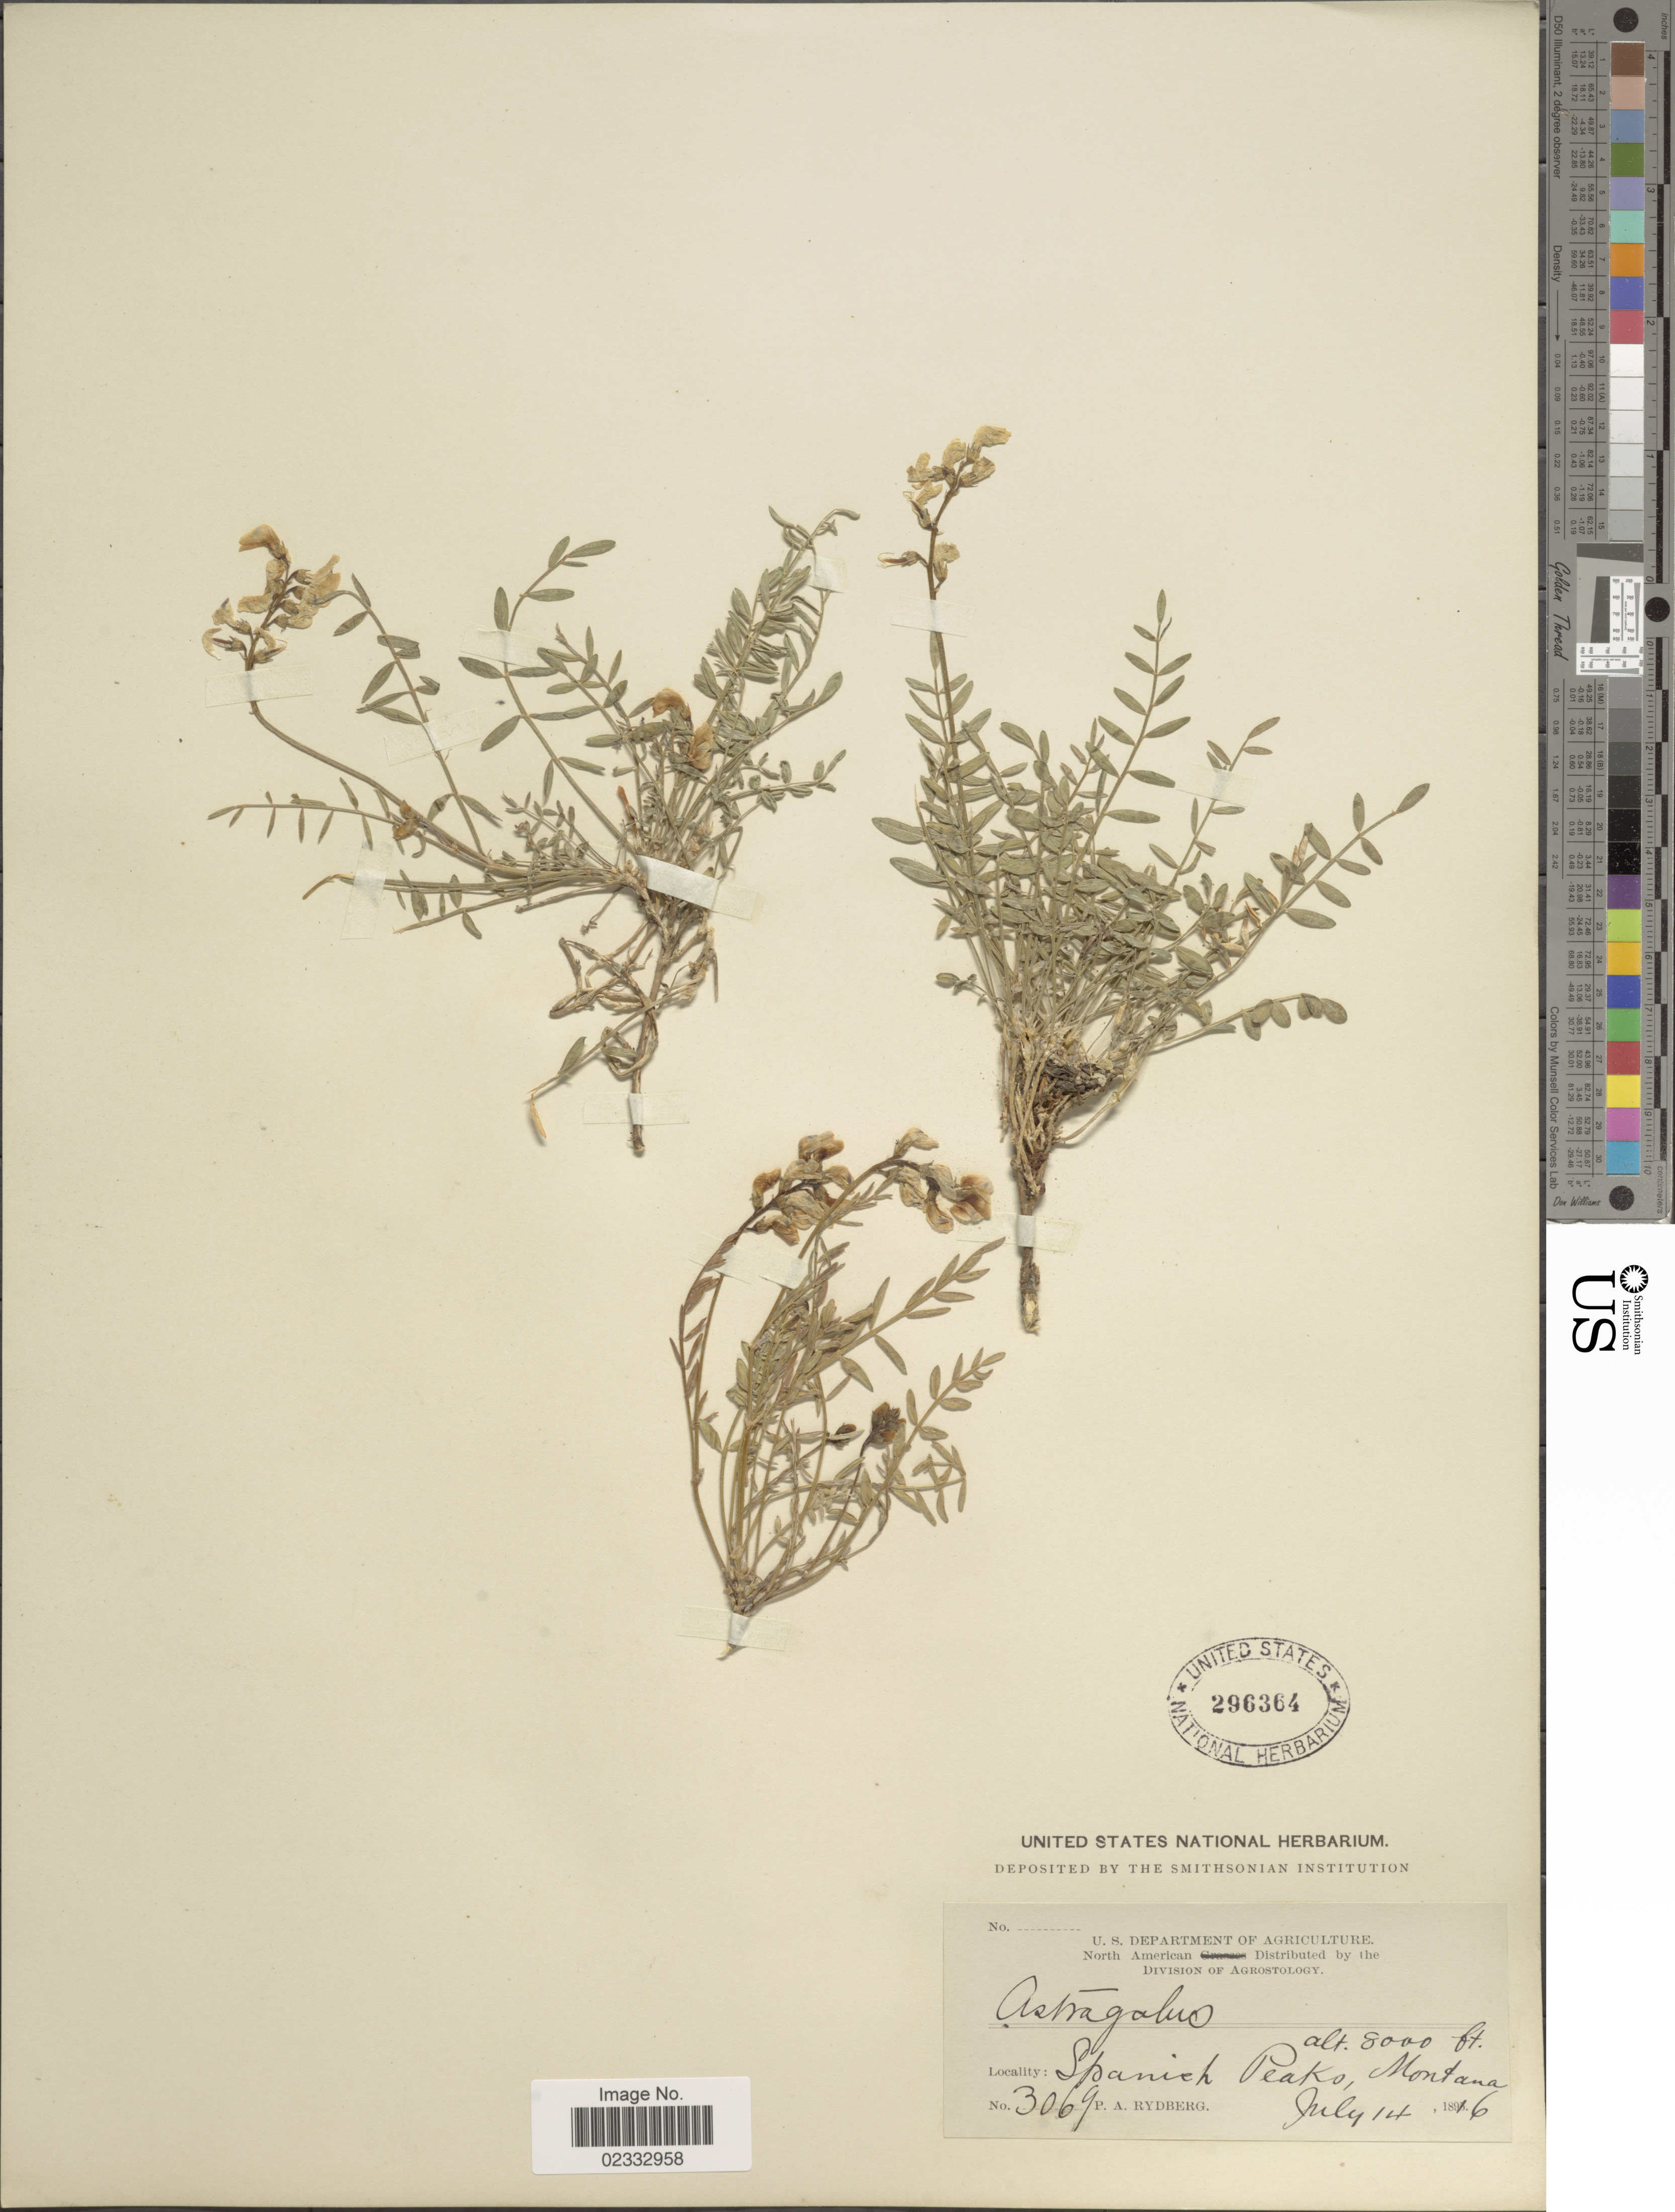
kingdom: Plantae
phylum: Tracheophyta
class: Magnoliopsida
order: Fabales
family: Fabaceae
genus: Astragalus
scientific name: Astragalus miser var. hylophilus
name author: (Rydb.) Barneby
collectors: P. A. Rydberg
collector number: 3069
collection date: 1816-07-14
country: United States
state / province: Montana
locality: Spanish Peako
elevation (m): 2438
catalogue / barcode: US 296364